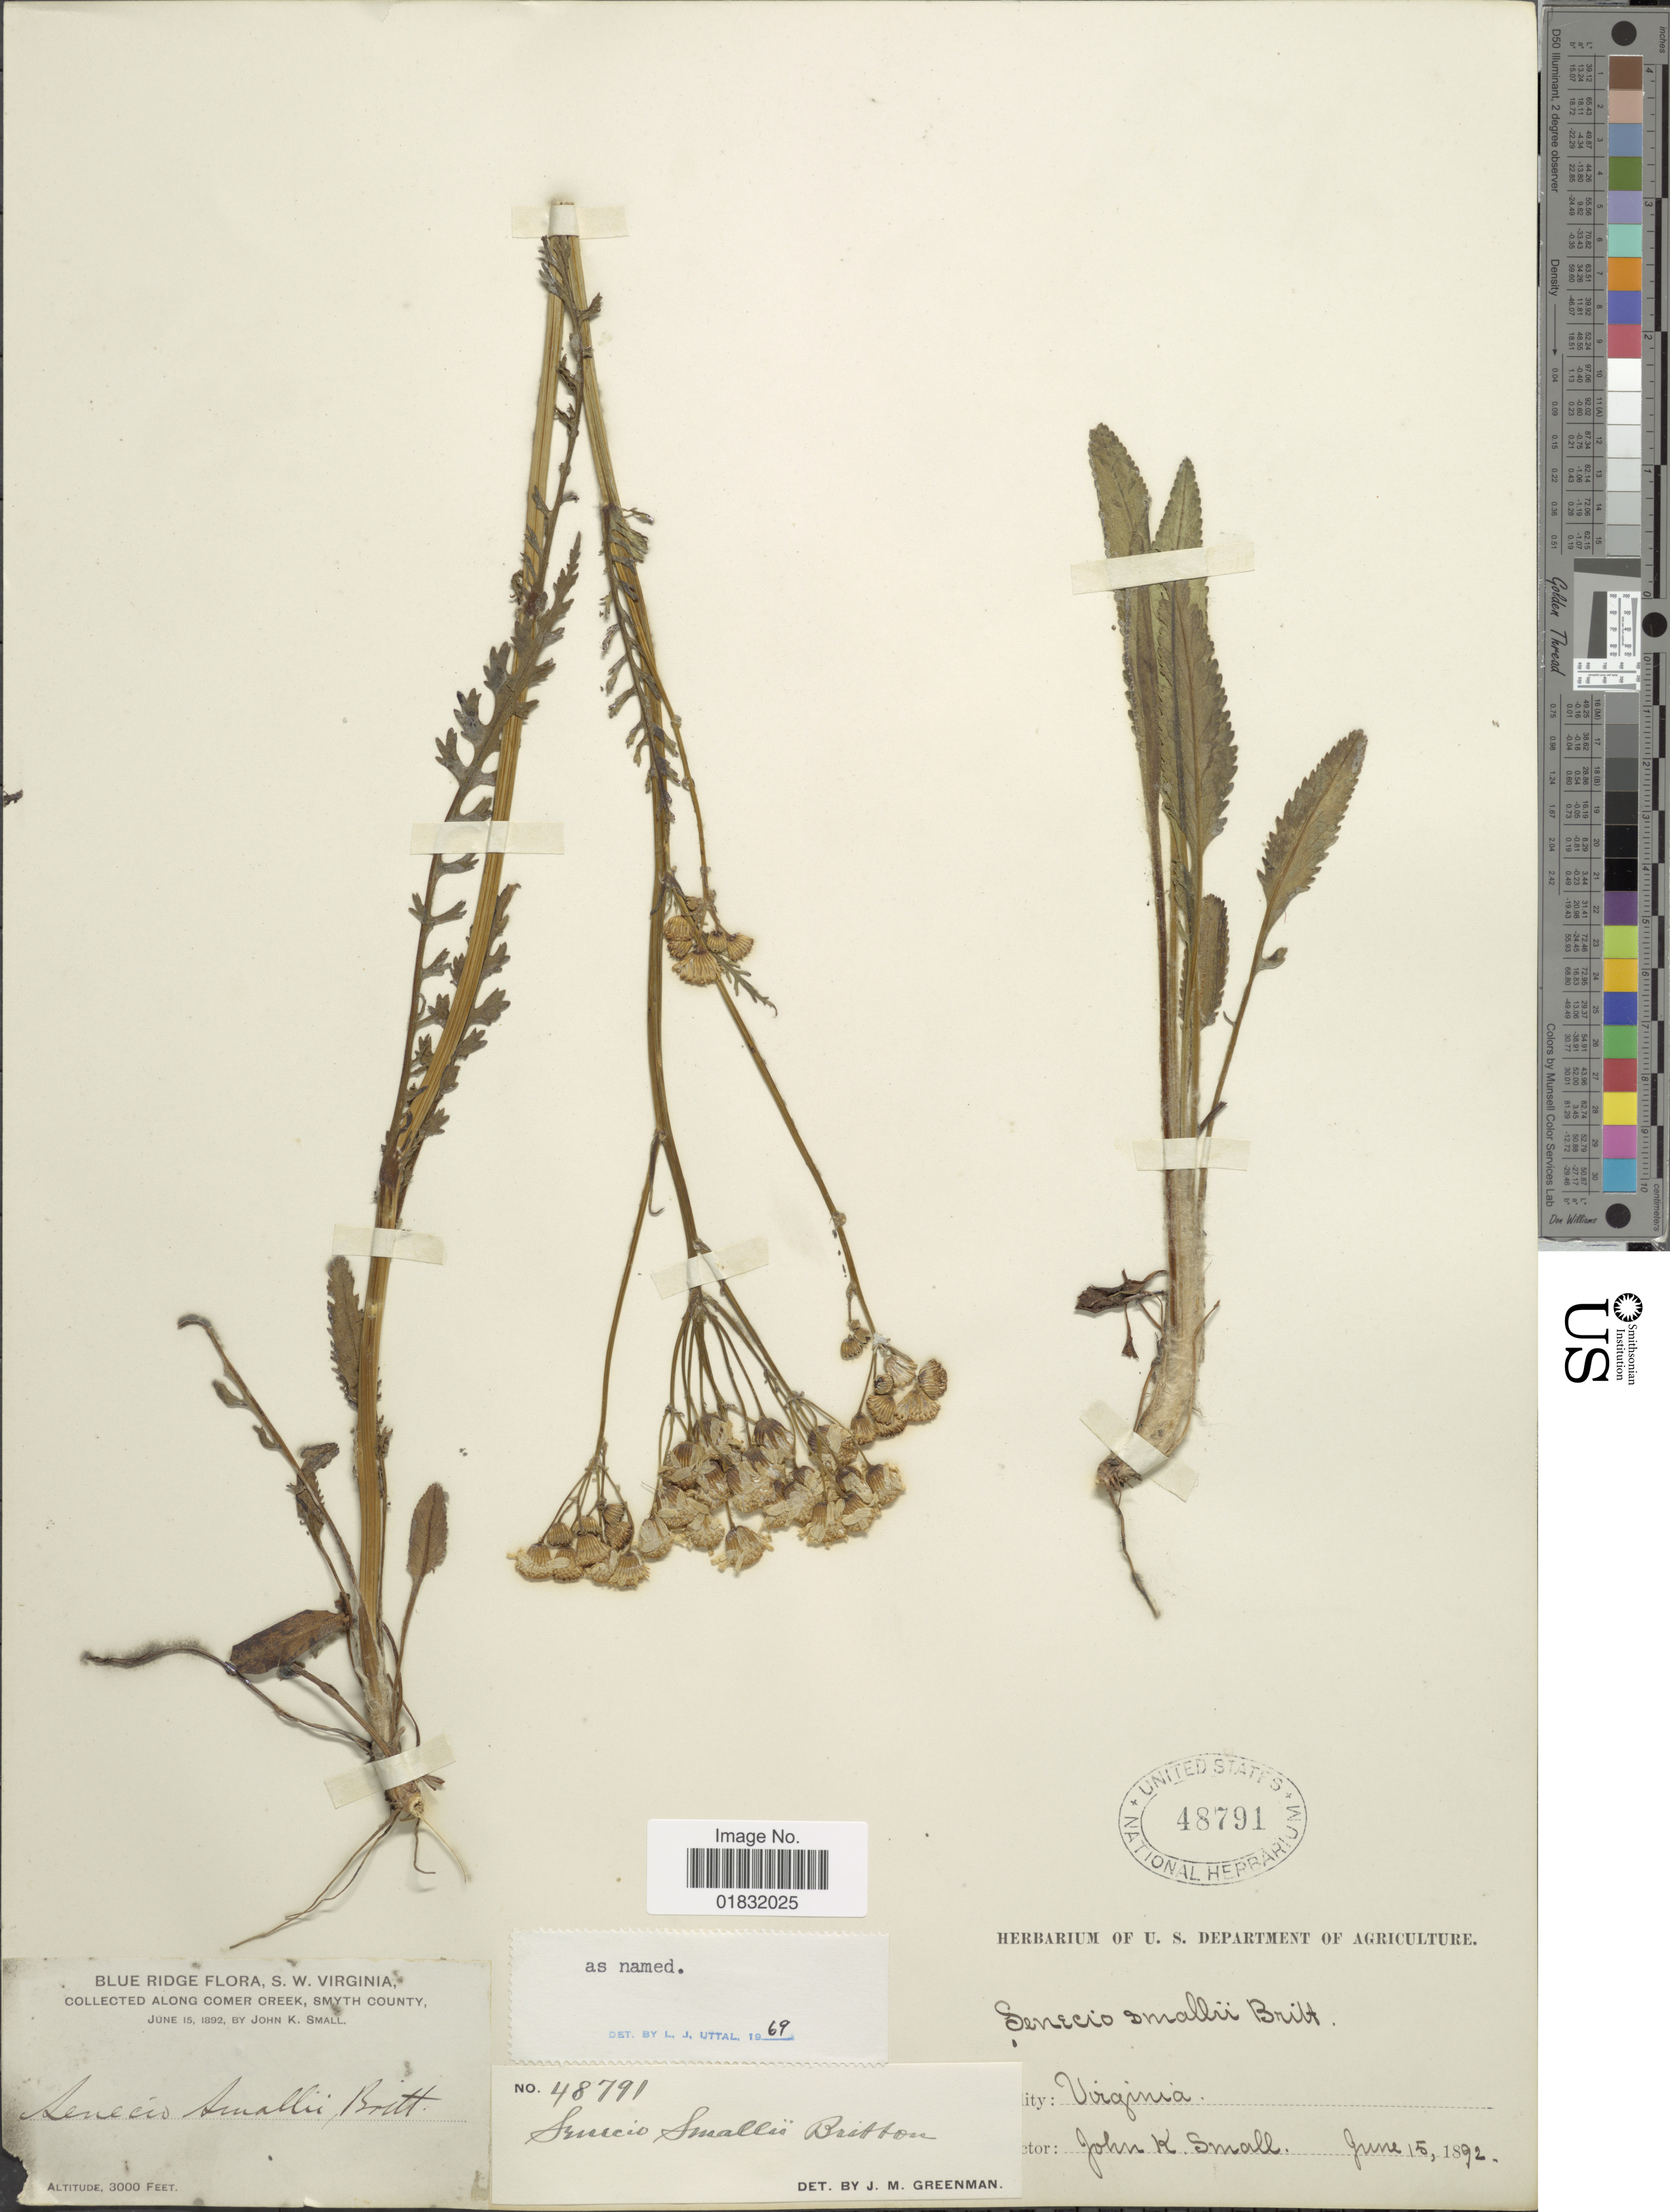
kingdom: Plantae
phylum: Tracheophyta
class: Magnoliopsida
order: Asterales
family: Asteraceae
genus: Packera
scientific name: Packera smallii Britton comb ined.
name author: Britton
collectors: J. K. Small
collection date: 1892-06-15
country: United States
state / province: Virginia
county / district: Smyth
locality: Blue Ridge, S.W. Virginia, Along Comer Creek, Smyth County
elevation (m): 914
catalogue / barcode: US 48791